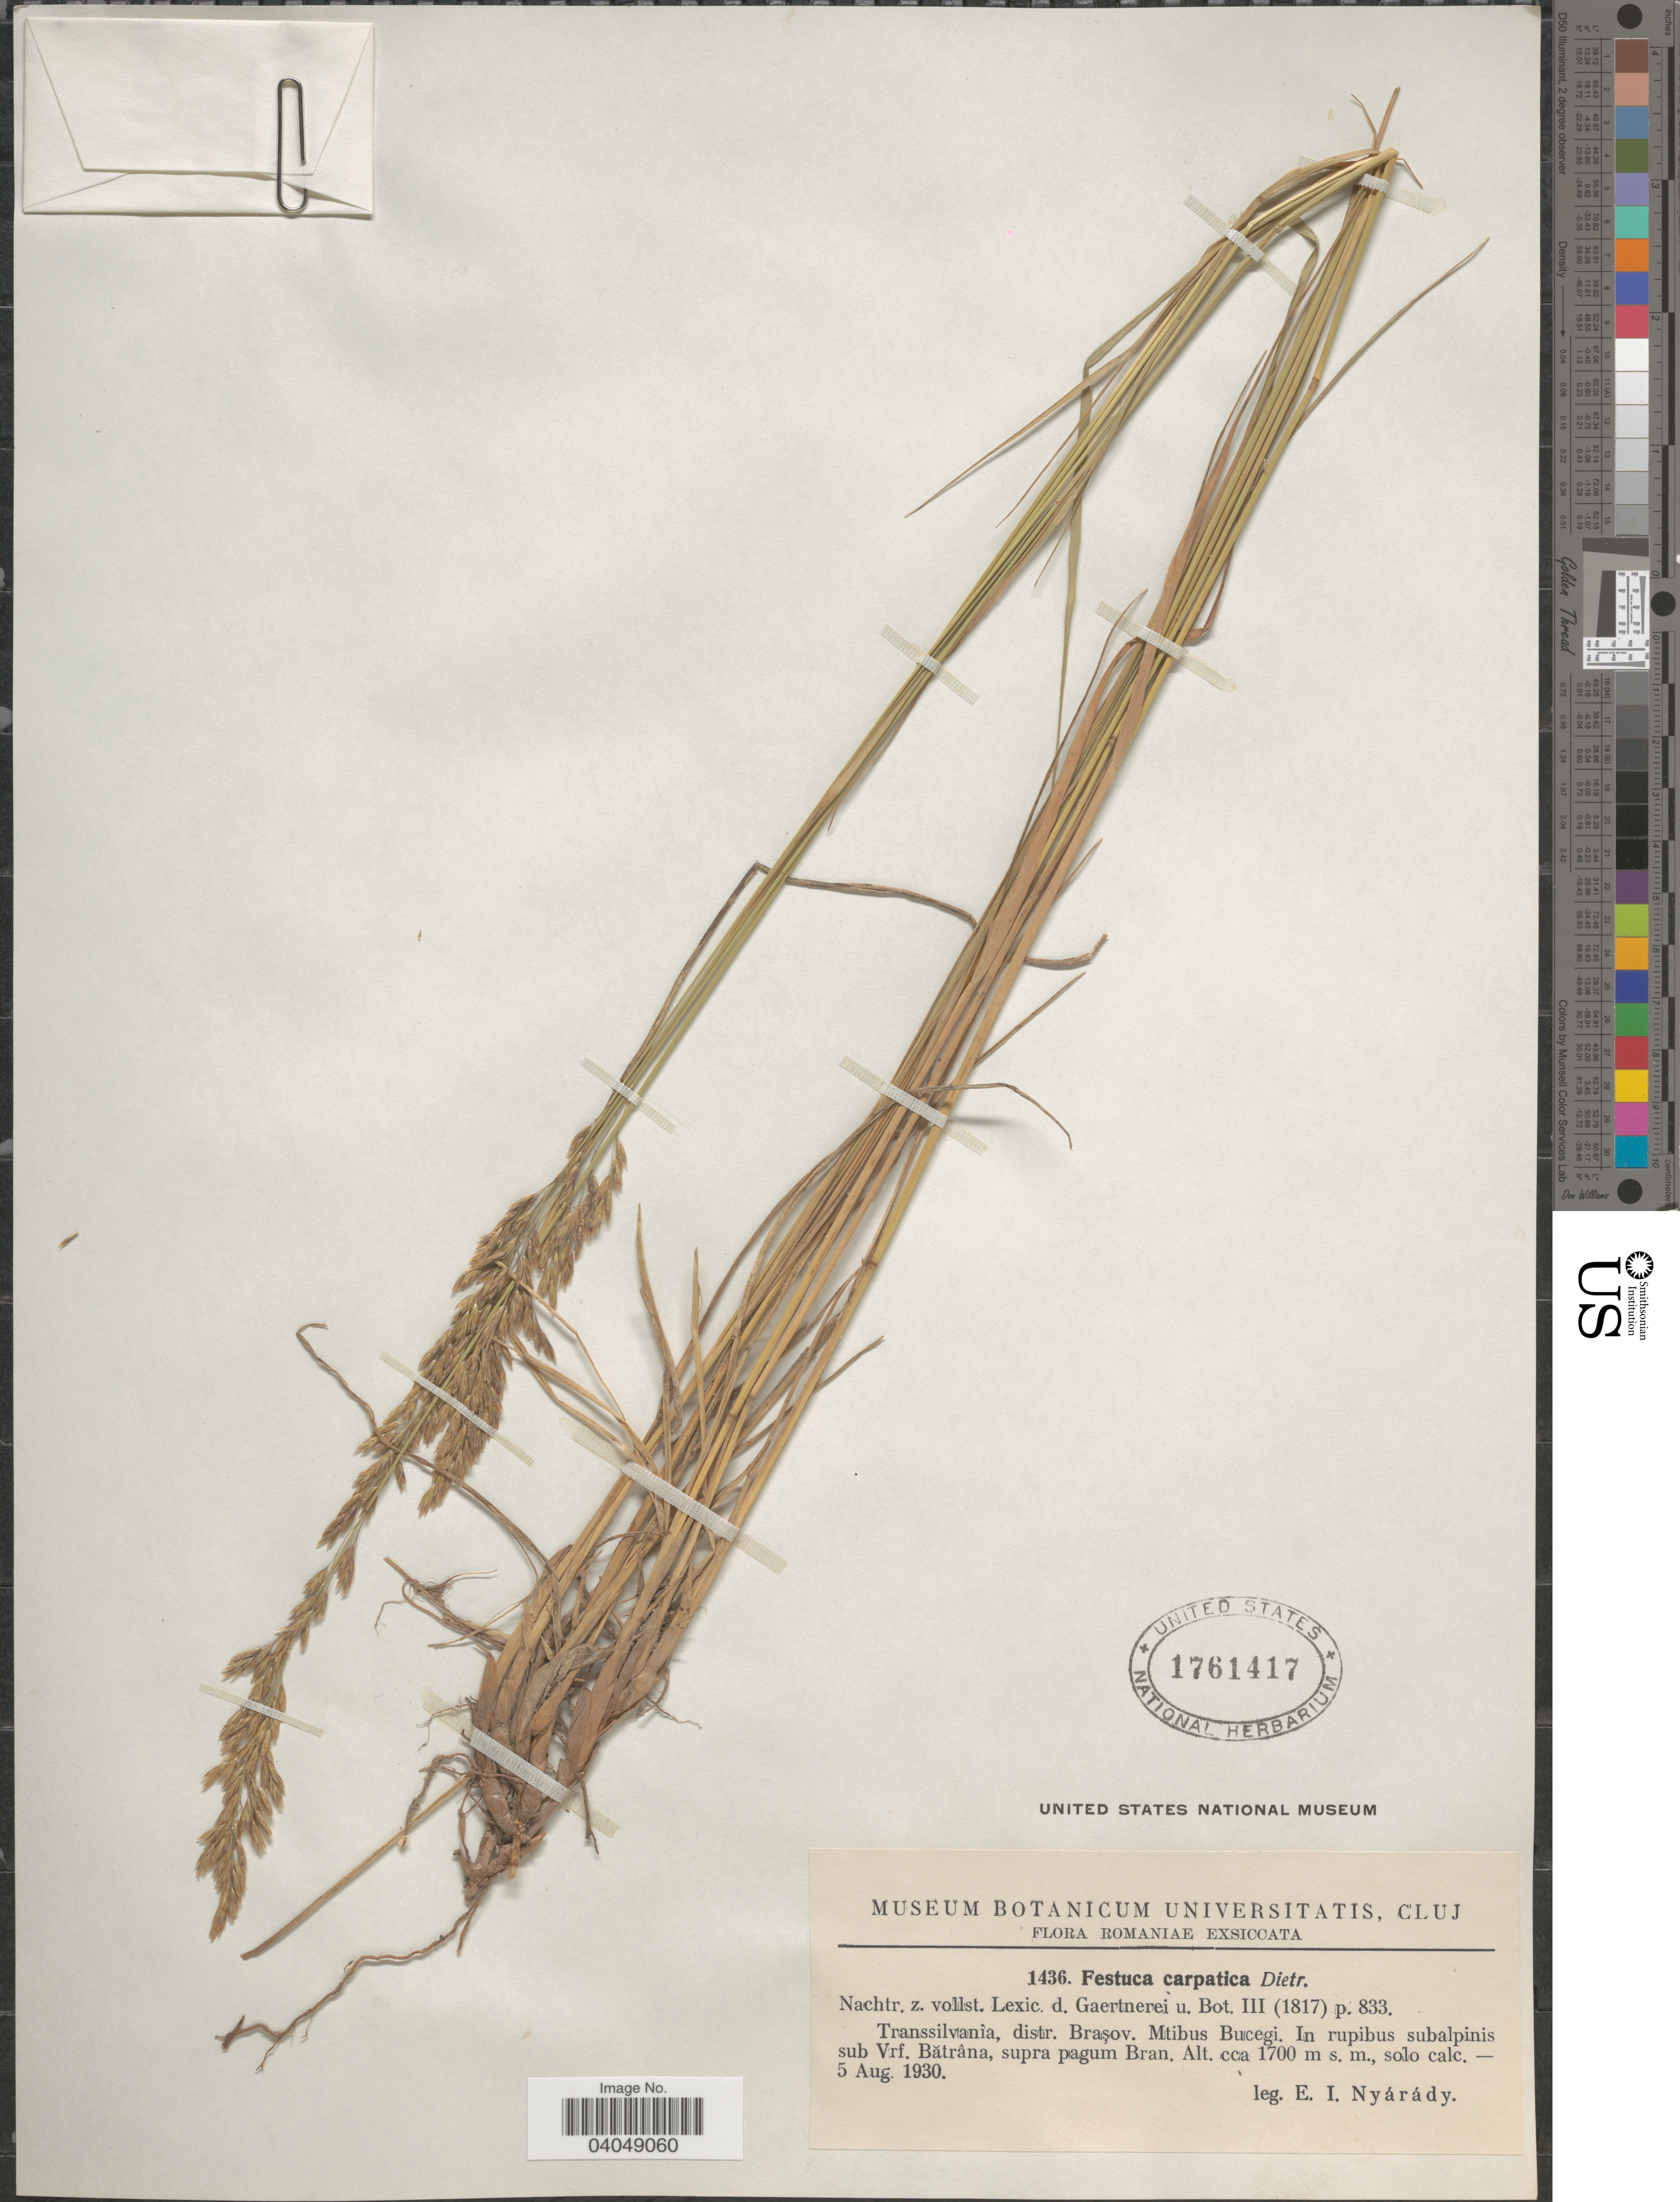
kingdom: Plantae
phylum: Tracheophyta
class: Liliopsida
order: Poales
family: Poaceae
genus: Festuca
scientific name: Festuca carpatica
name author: F. Dietr.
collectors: E. Nyárády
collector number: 1436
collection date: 1930-08-05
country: Romania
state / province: Brasov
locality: Romaniae. Transsilvania, distr. Braşov. Mtibus Bucegi. In rupibus subalpinis sub Vrf. Bătrâna, supra pagum Bran.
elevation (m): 1700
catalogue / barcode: US 1761417